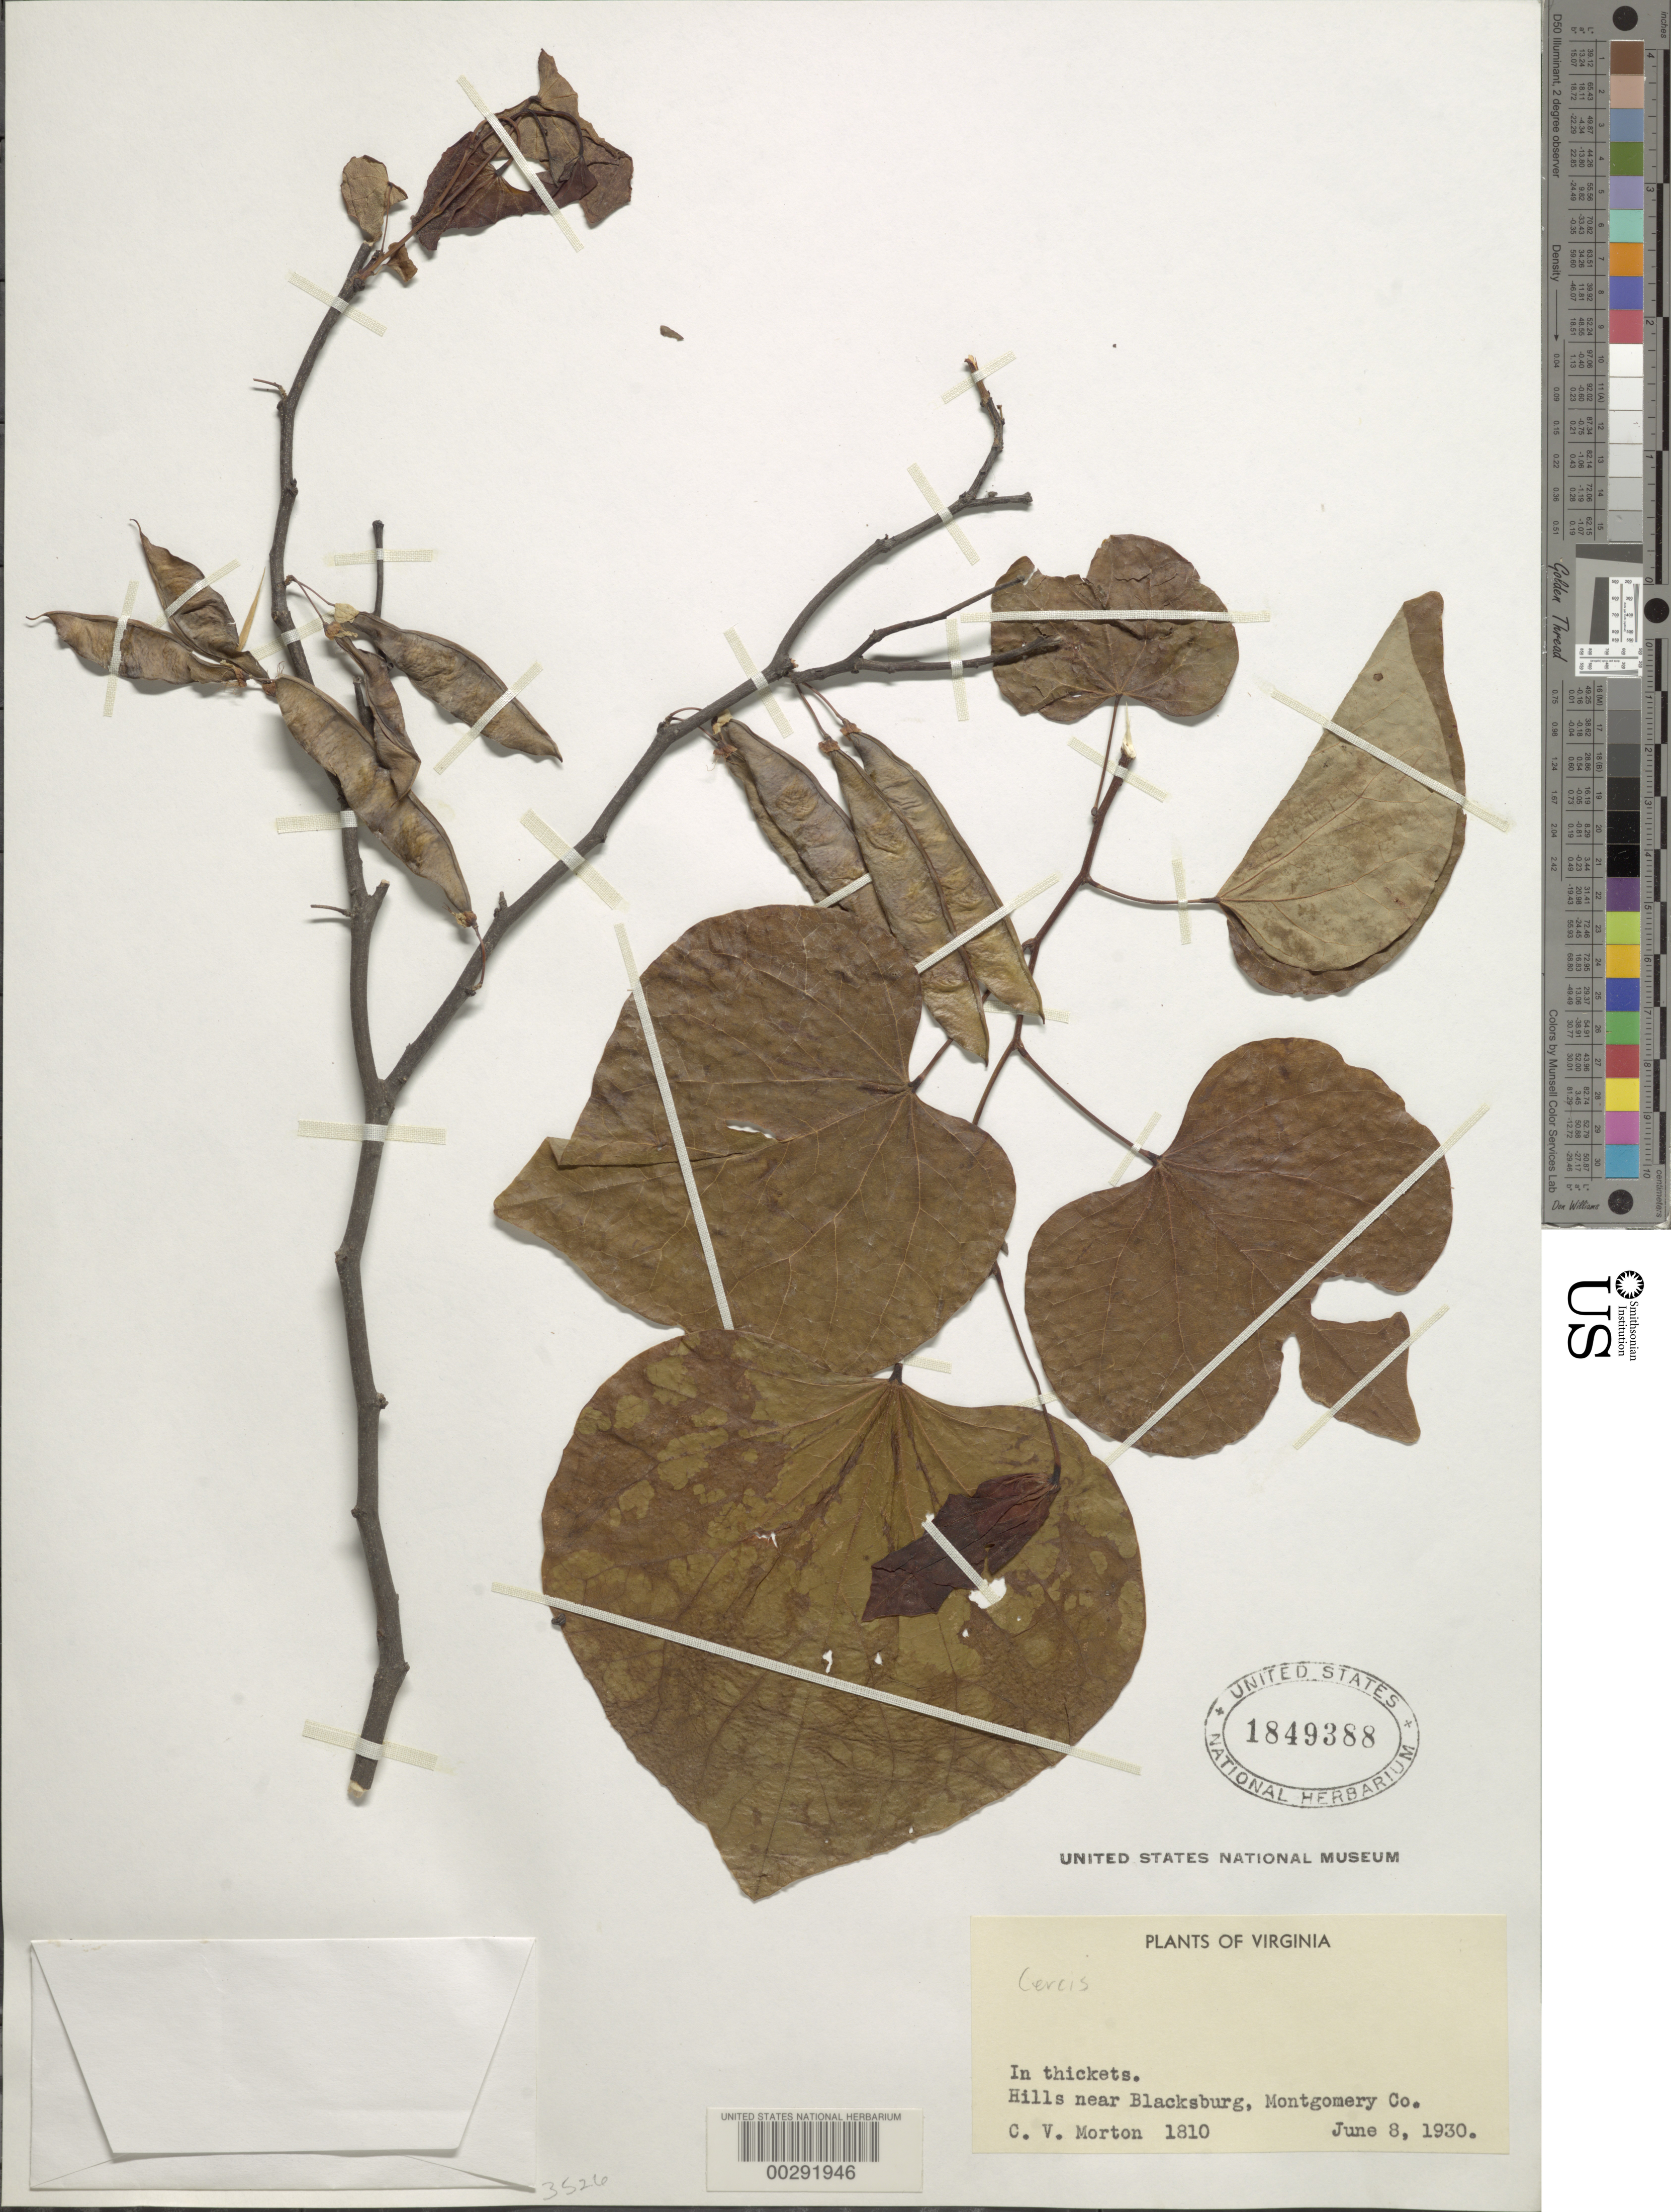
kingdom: Plantae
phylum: Tracheophyta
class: Magnoliopsida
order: Fabales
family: Fabaceae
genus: Cercis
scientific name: Cercis sp.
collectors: C. V. Morton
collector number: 1810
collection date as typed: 08 Jun 1930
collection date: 1930-06-08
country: United States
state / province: Virginia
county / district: Montgomery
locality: Near blacksburg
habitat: Hills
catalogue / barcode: US 1849388